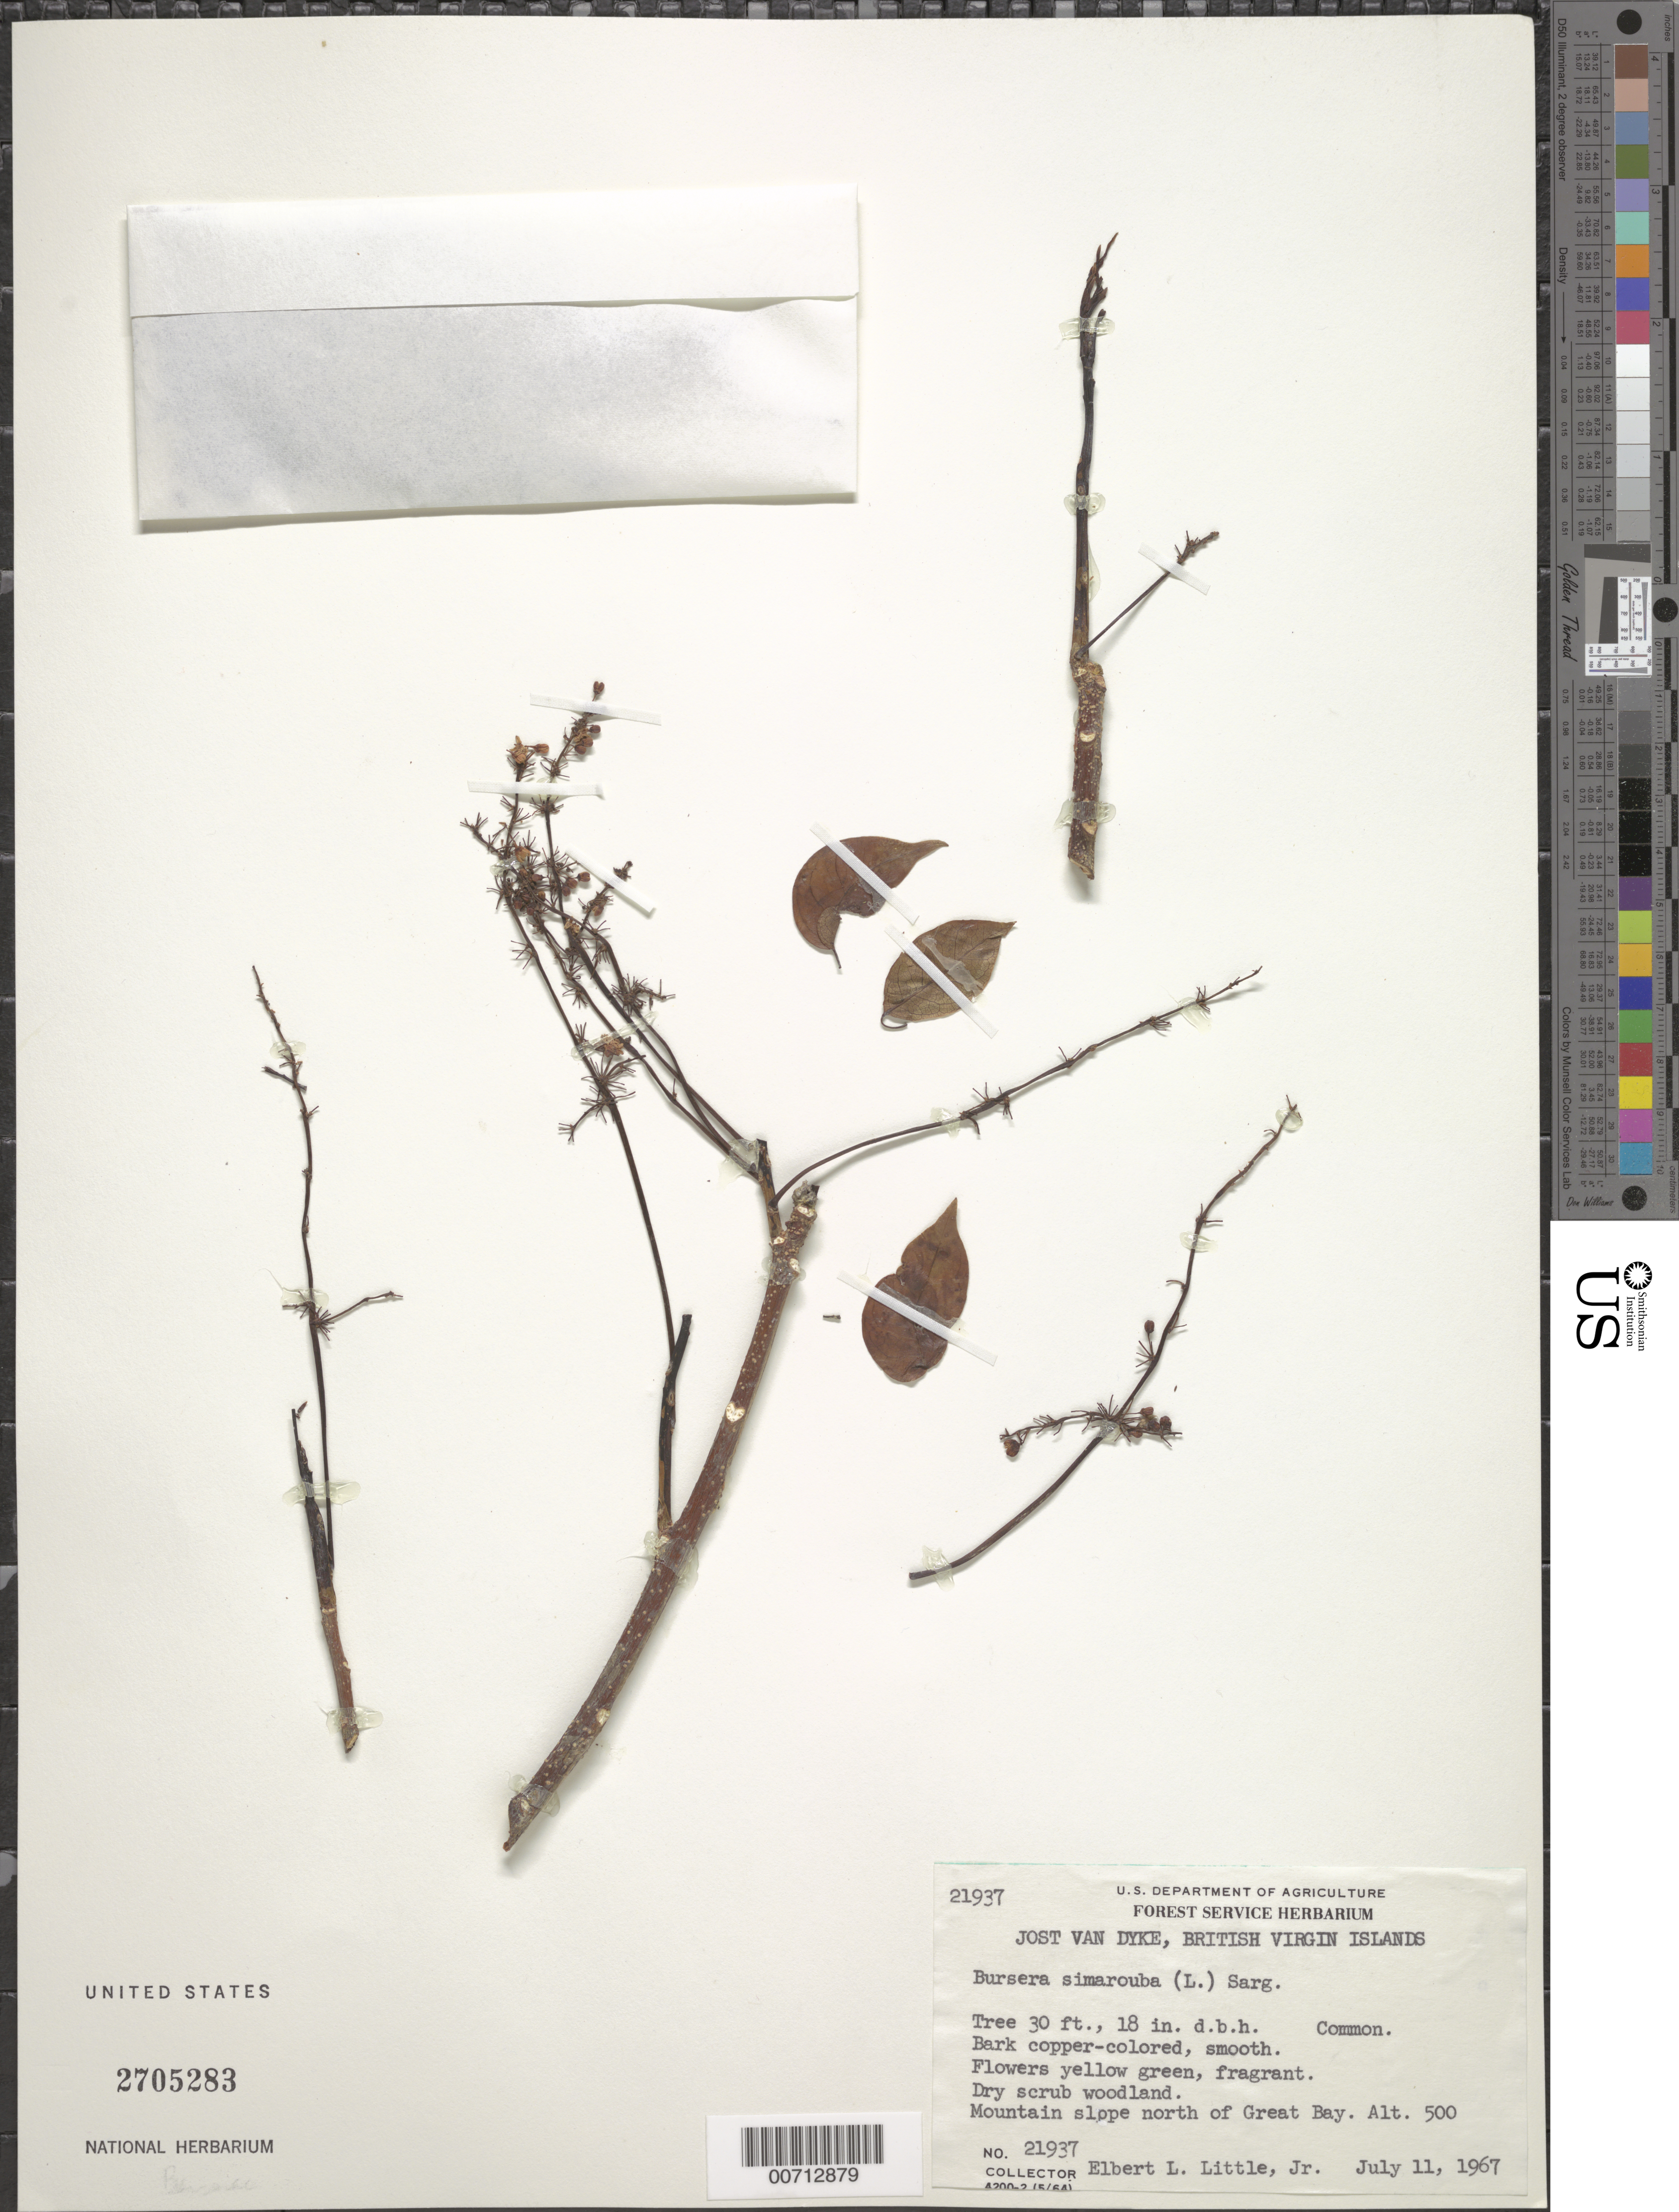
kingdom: Plantae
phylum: Tracheophyta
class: Magnoliopsida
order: Sapindales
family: Burseraceae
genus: Bursera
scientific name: Bursera simaruba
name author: (L.) Sarg.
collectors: E. L. Little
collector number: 21937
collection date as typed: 11 Jul 1967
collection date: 1967-07-11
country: British Virgin Islands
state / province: Jost Van Dyke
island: Jost Van Dyke Island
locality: Great Bay, Mt. slope N of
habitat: Dry scrub woodland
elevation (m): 500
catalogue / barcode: US 2705283